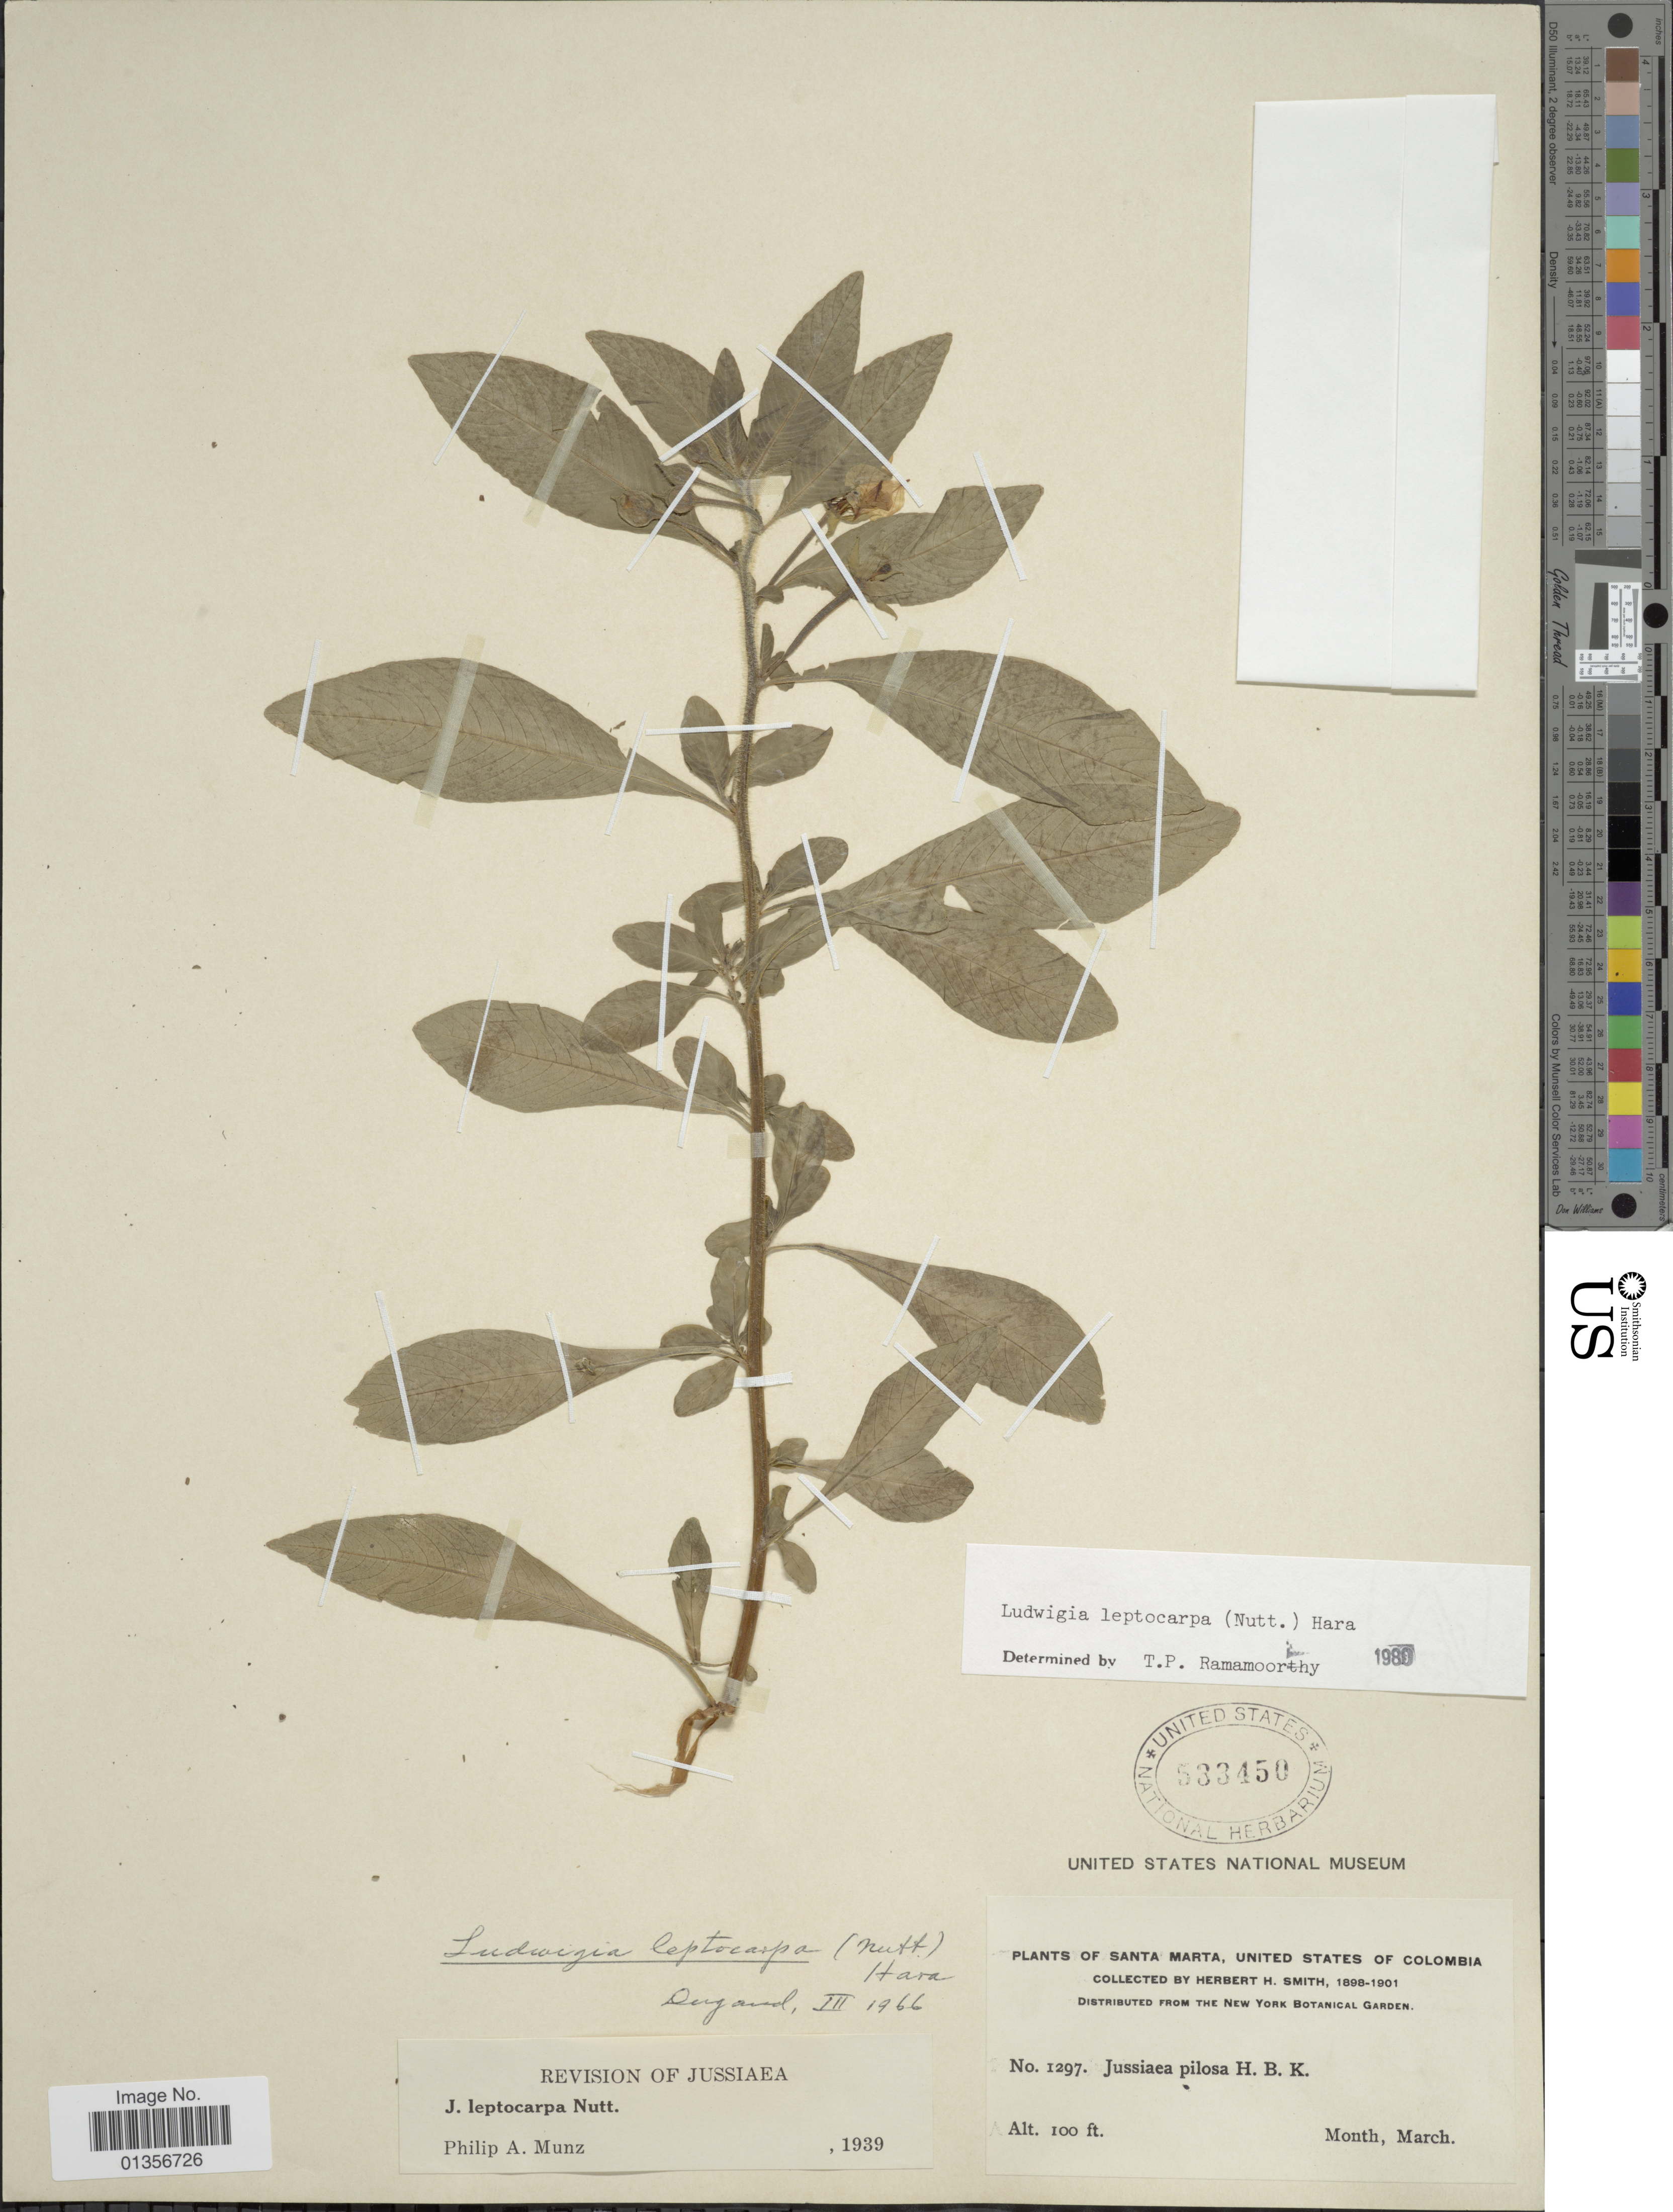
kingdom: Plantae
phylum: Tracheophyta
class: Magnoliopsida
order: Myrtales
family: Onagraceae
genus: Ludwigia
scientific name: Ludwigia leptocarpa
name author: (Nutt.) H. Hara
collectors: Herbert H. Smith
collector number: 1297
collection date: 1898-03/1901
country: Colombia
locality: Santa Marta, United states of Colombia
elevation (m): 30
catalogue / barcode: US 533450